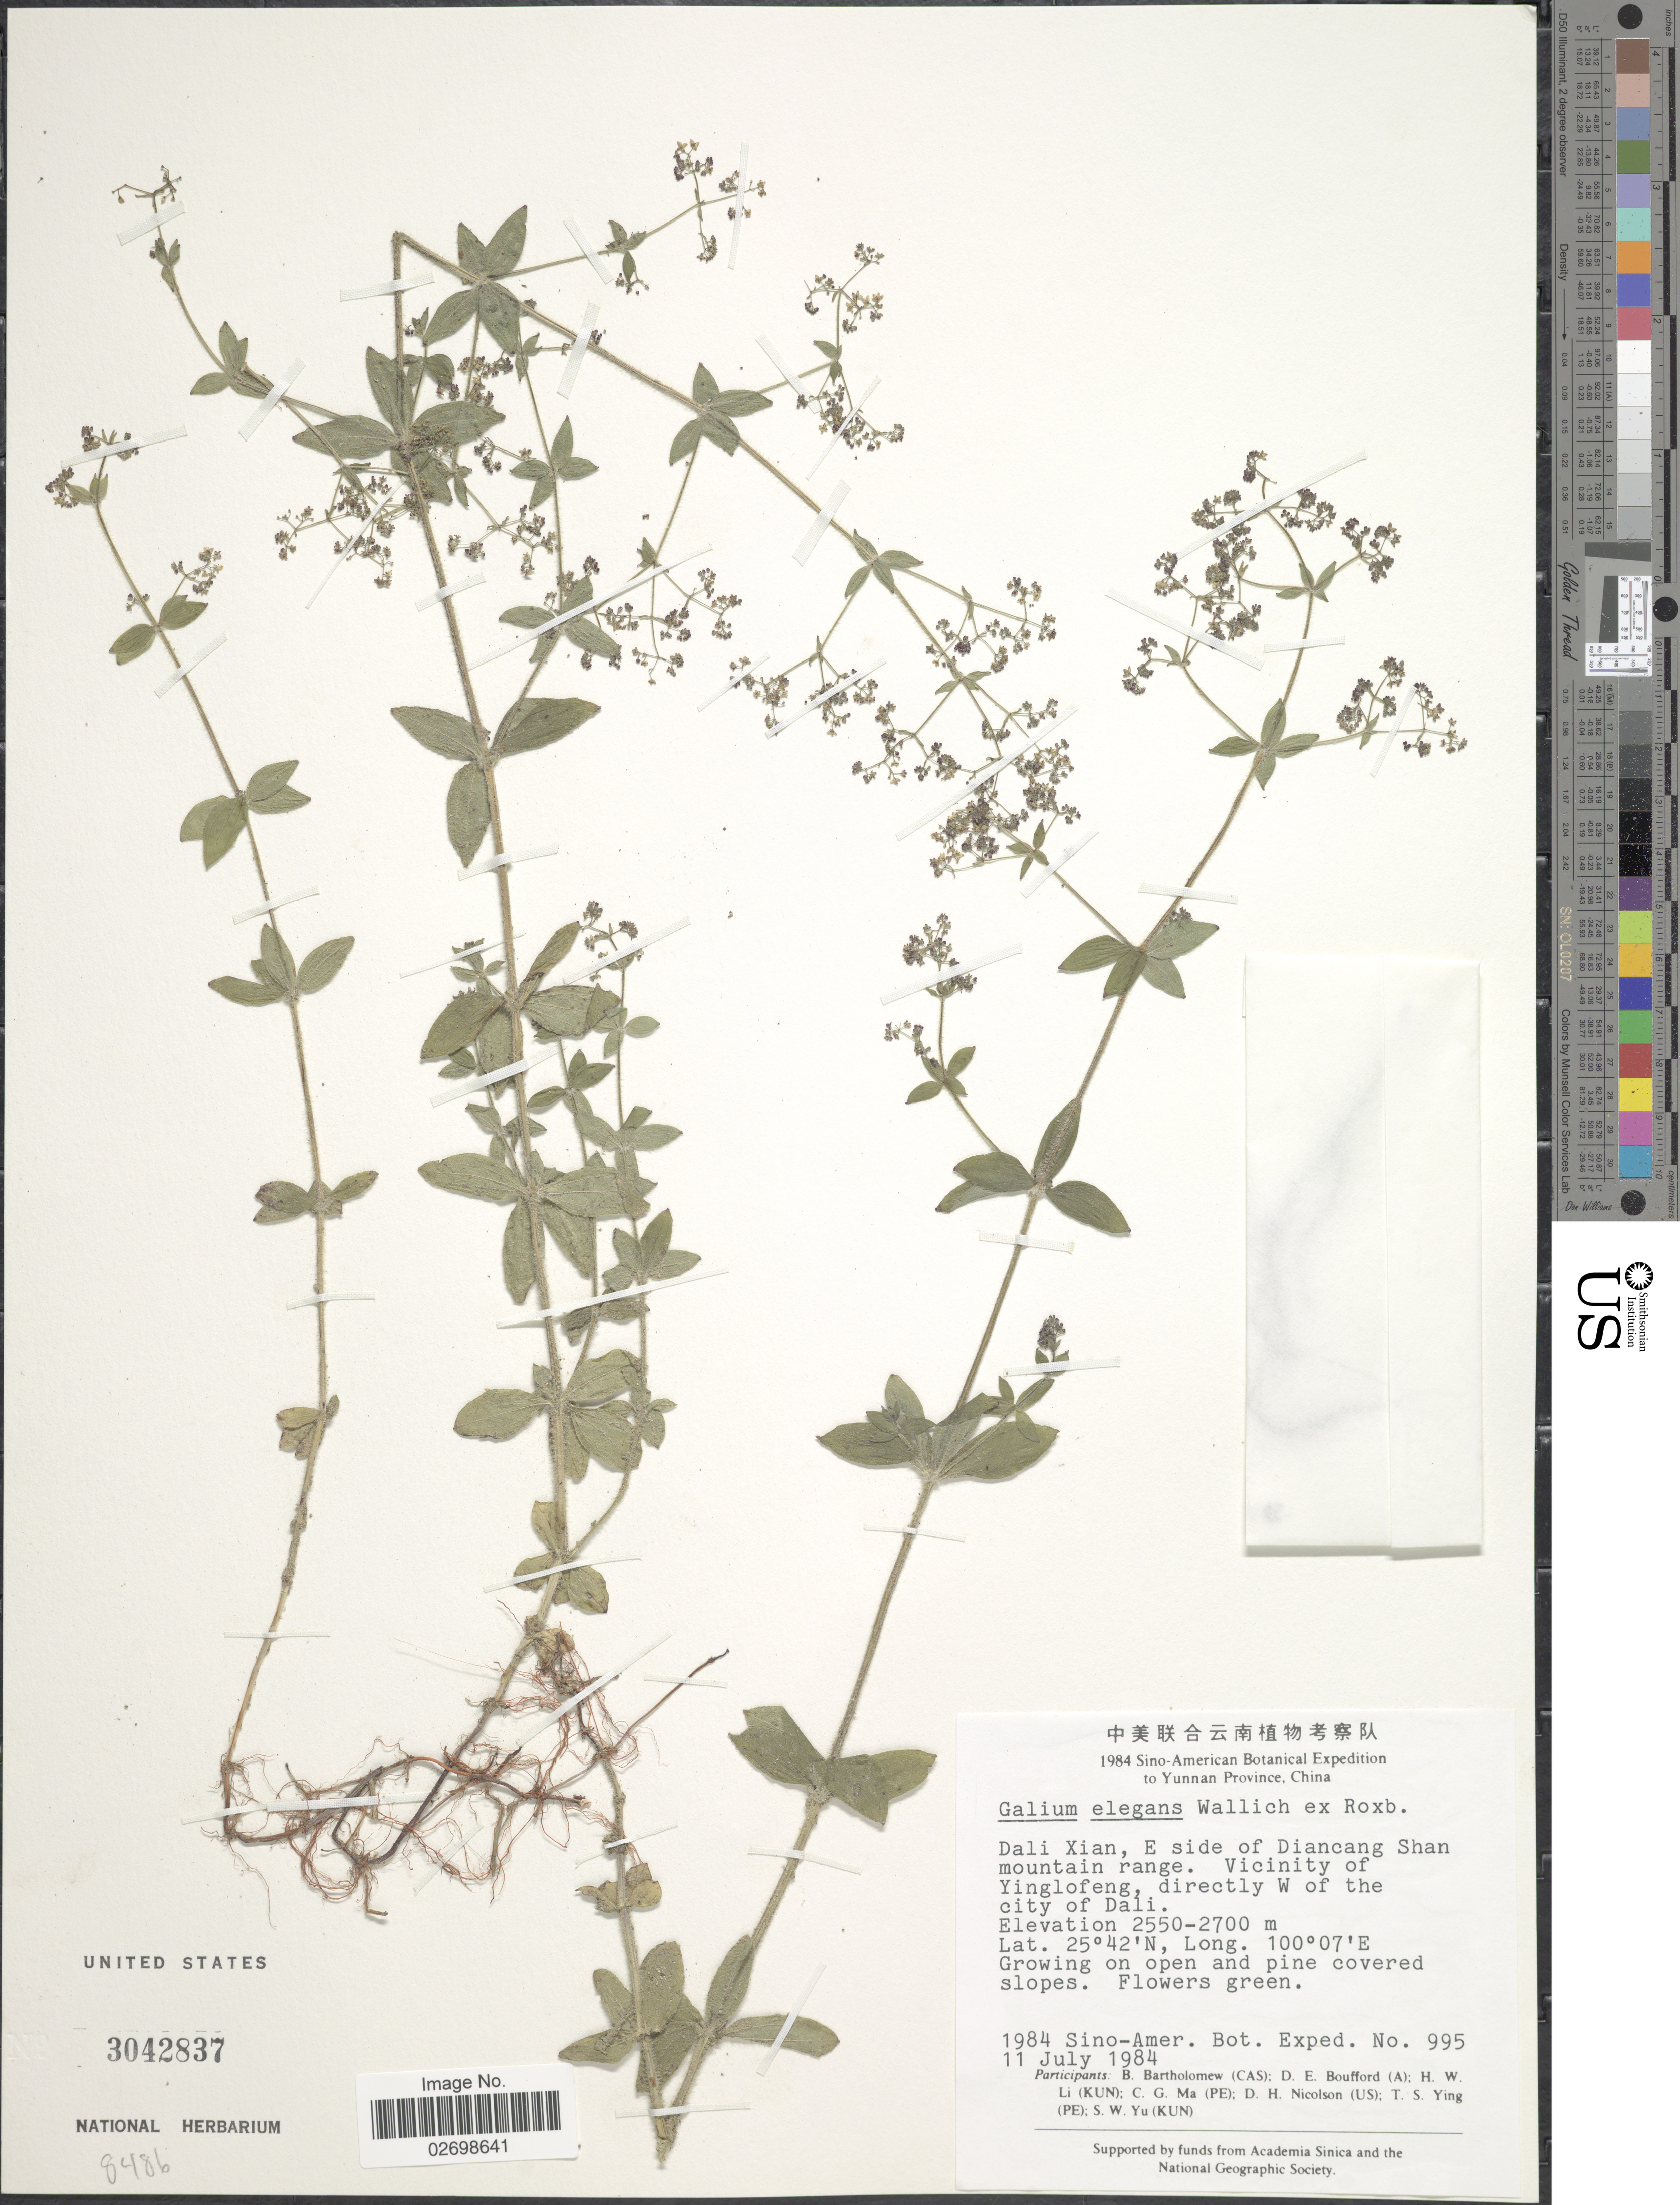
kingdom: Plantae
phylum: Tracheophyta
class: Magnoliopsida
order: Gentianales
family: Rubiaceae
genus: Galium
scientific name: Galium elegans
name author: Wall.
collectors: Sino-Amer. Bot. Exped. 1984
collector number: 995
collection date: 1984-07-11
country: China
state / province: Yunnan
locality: Yunnan Province, China, Dali Xian, E side of Diancang Shan mountain range, Vicinity of Yinglofeng, directly W of the city of Dali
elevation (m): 2550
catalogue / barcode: US 3042837